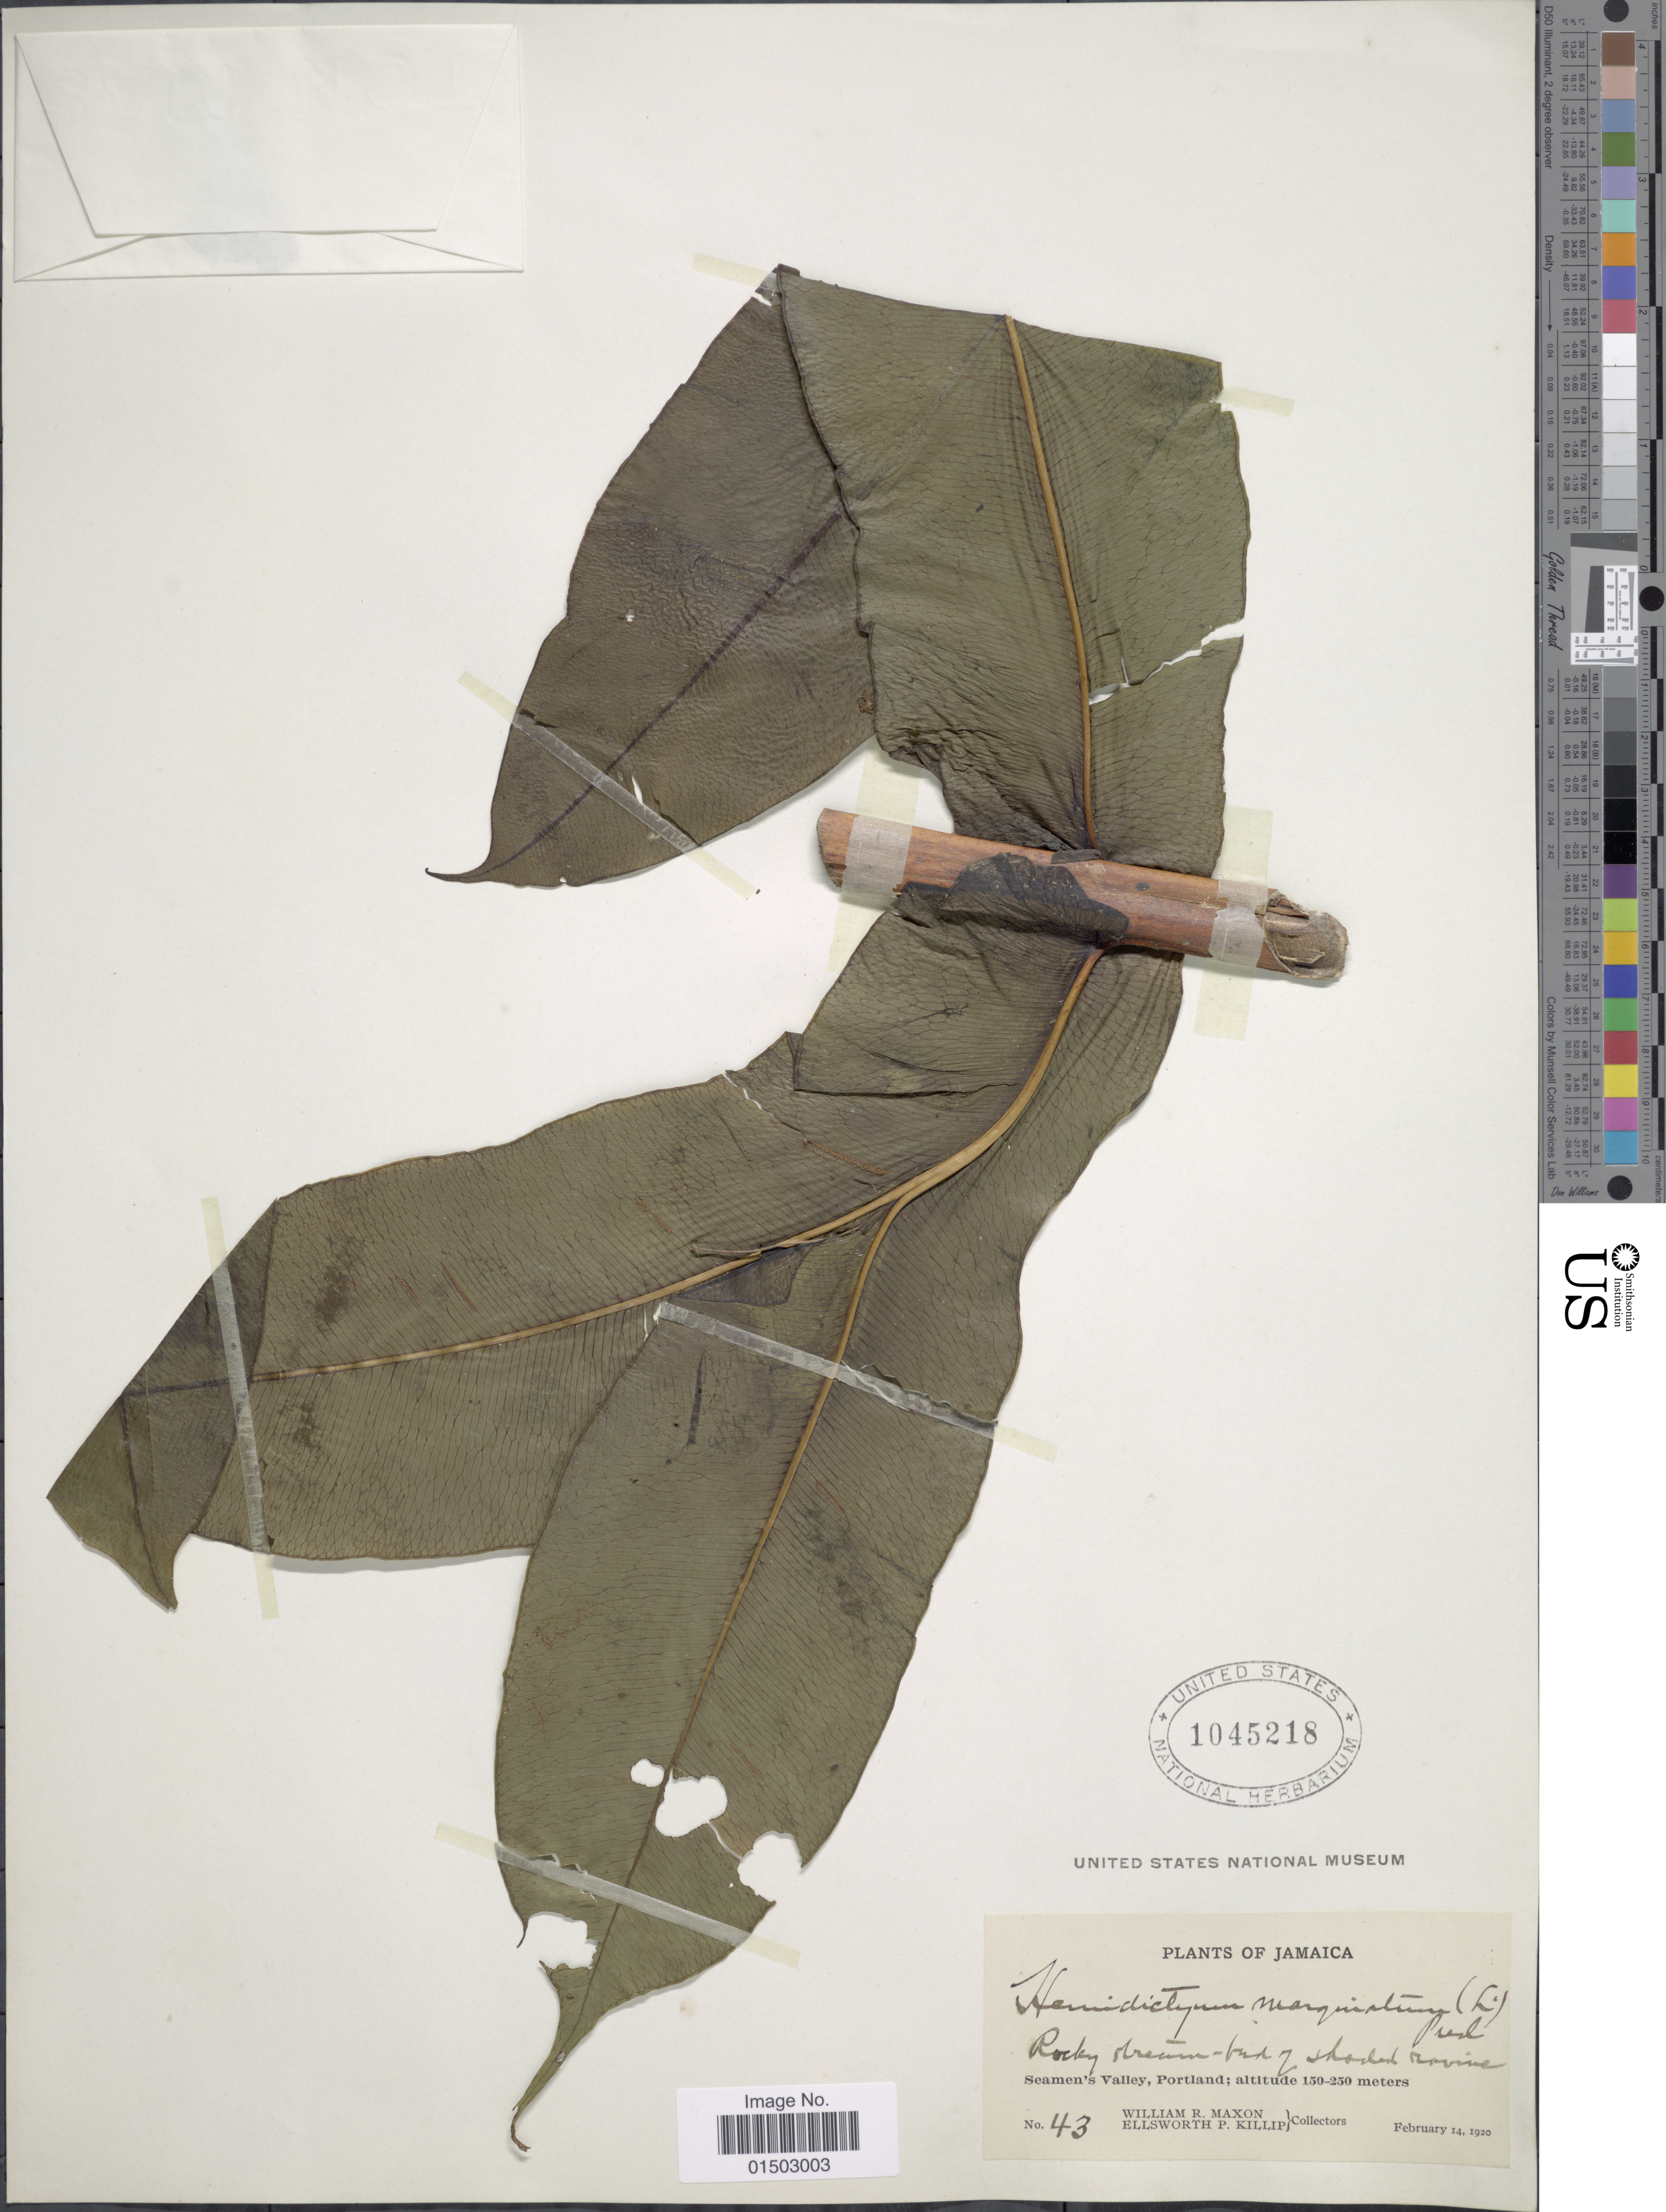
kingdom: Plantae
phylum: Tracheophyta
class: Polypodiopsida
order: Polypodiales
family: Hemidictyaceae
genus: Hemidictyum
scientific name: Hemidictyum marginatum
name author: (L.) C. Presl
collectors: W. R. Maxon & E. P. Killip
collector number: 43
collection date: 1920-02-14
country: Jamaica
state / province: Portland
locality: Seamen's Valley, Portland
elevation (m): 150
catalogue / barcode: US 1045218